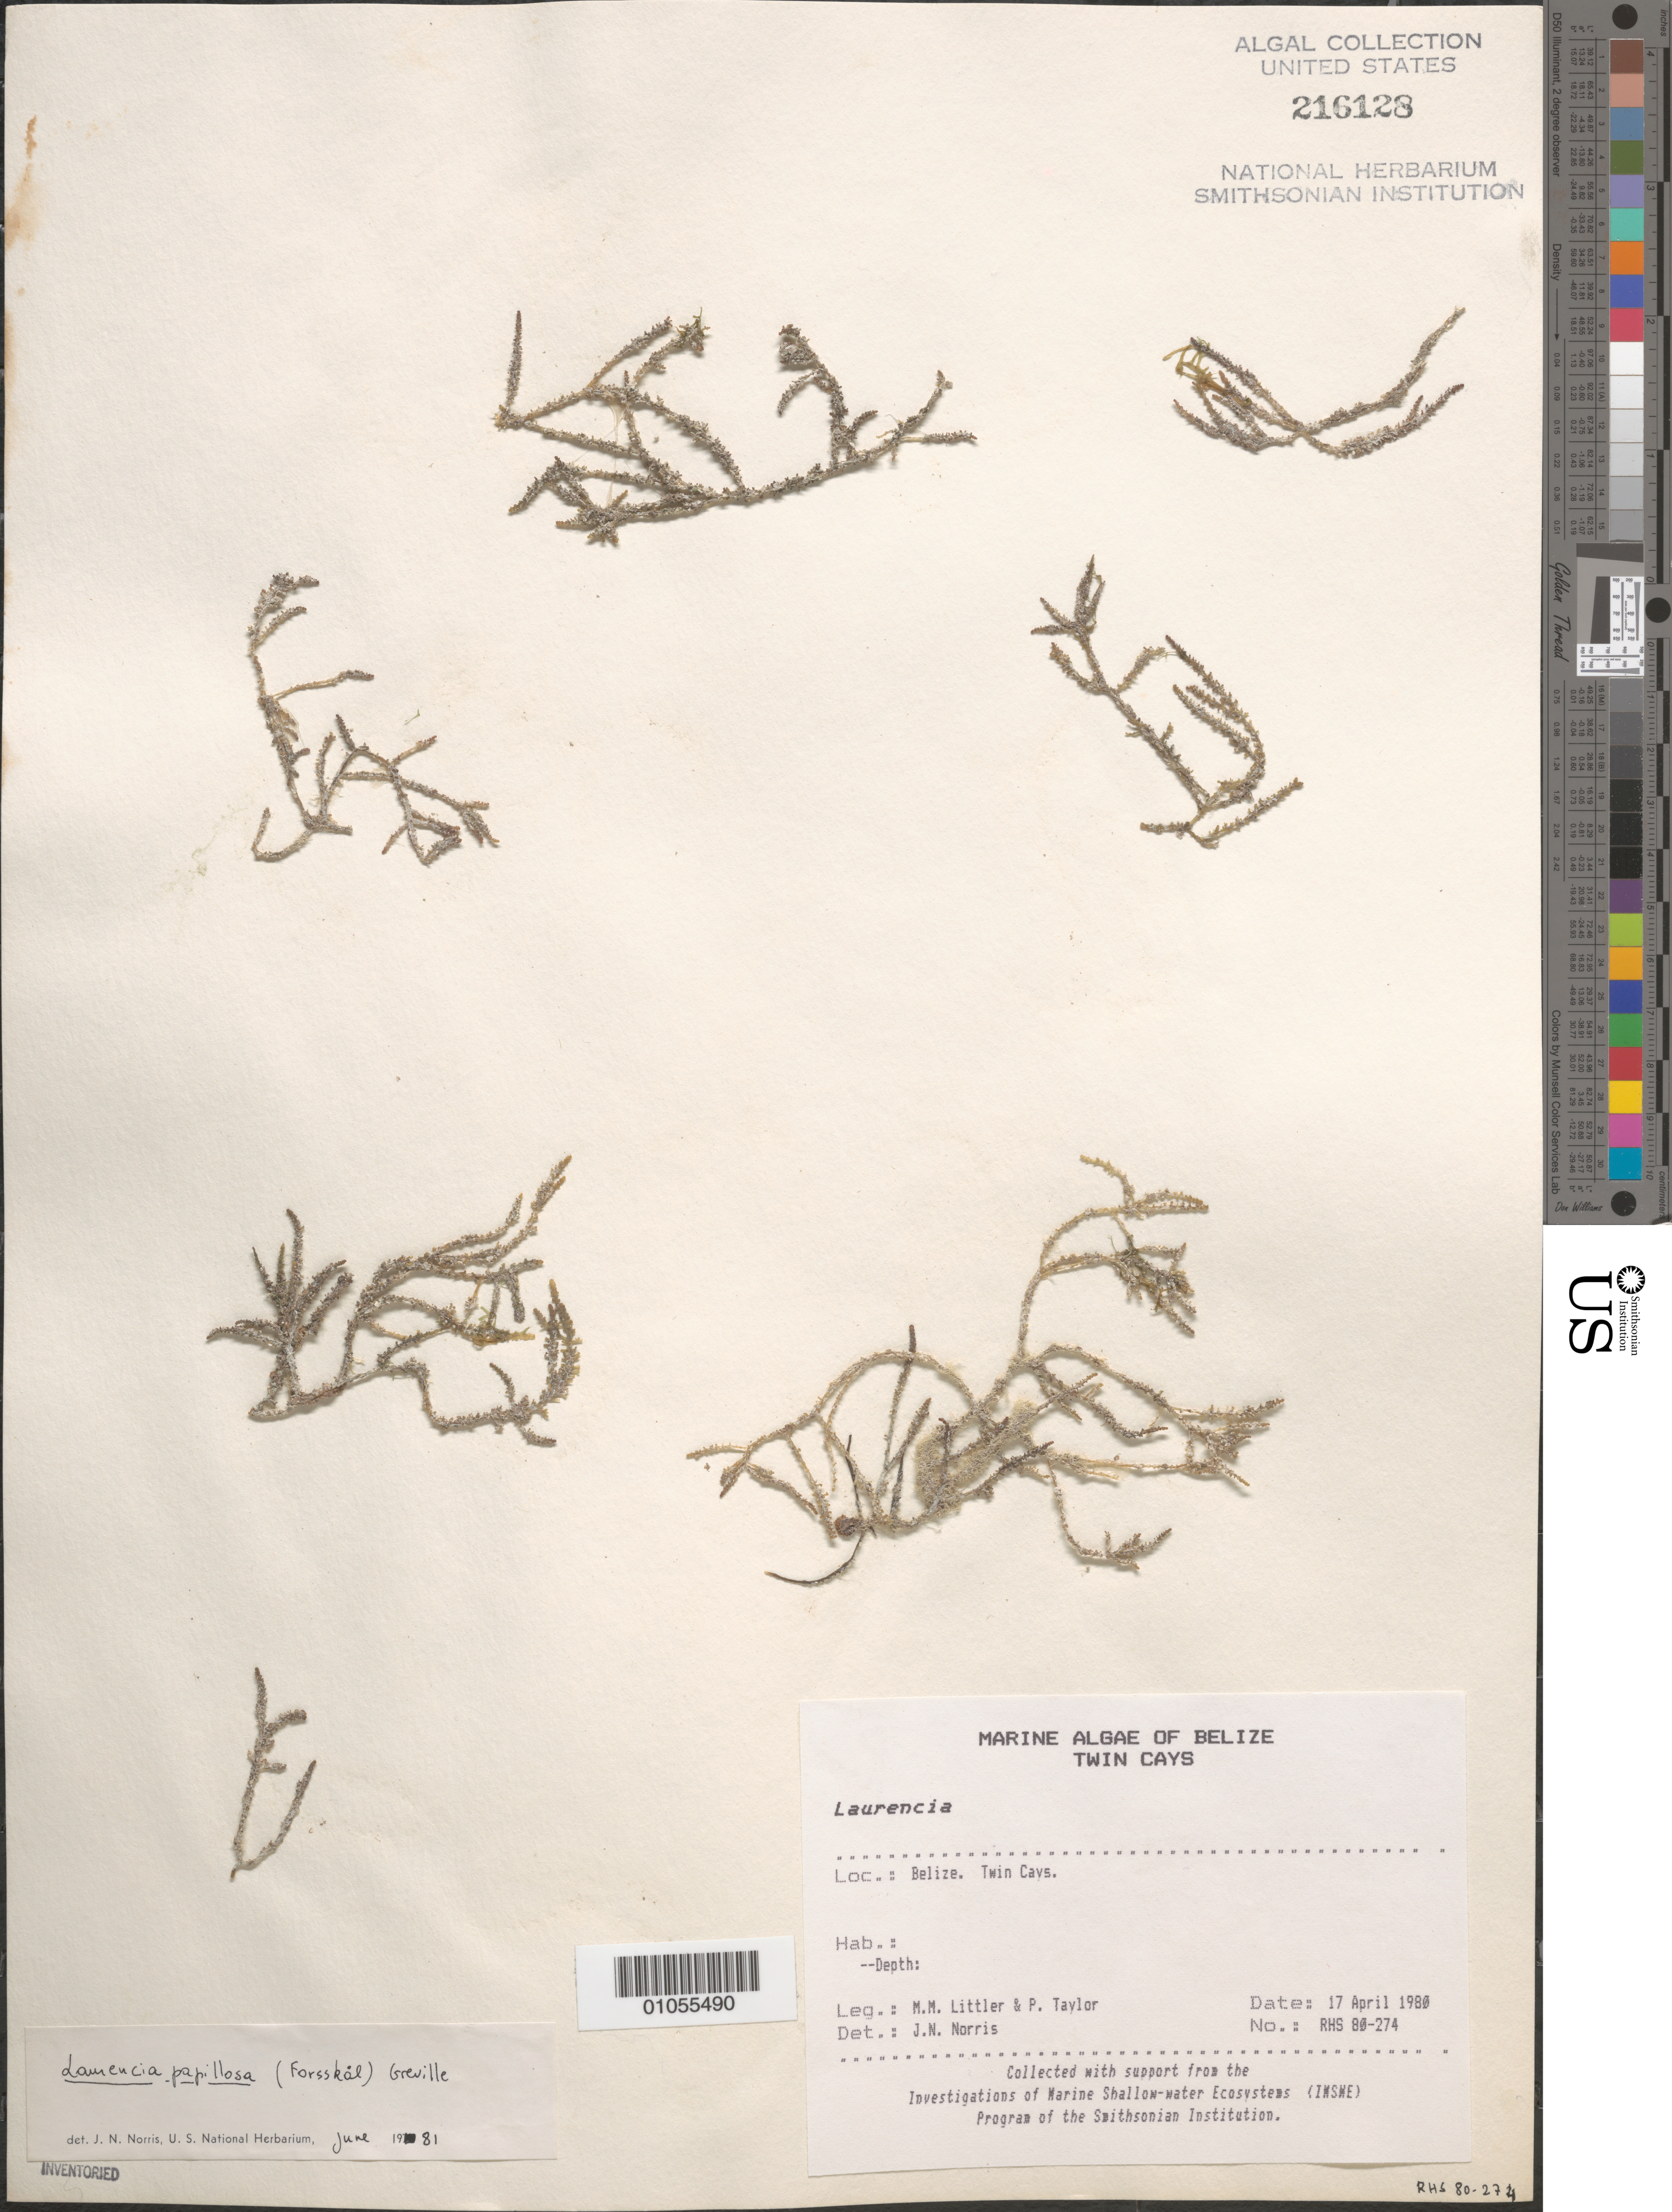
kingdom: Plantae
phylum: Rhodophyta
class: Florideophyceae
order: Ceramiales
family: Rhodomelaceae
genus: Palisada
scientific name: Palisada perforata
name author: (Bory) K.W. Nam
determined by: Algae name updating Project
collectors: M. M. Littler & P. R. Taylor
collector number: RHS 80-274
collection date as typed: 17 Apr 1980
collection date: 1980-04-17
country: Belize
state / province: Stann Creek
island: Twin Cays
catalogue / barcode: US 216128